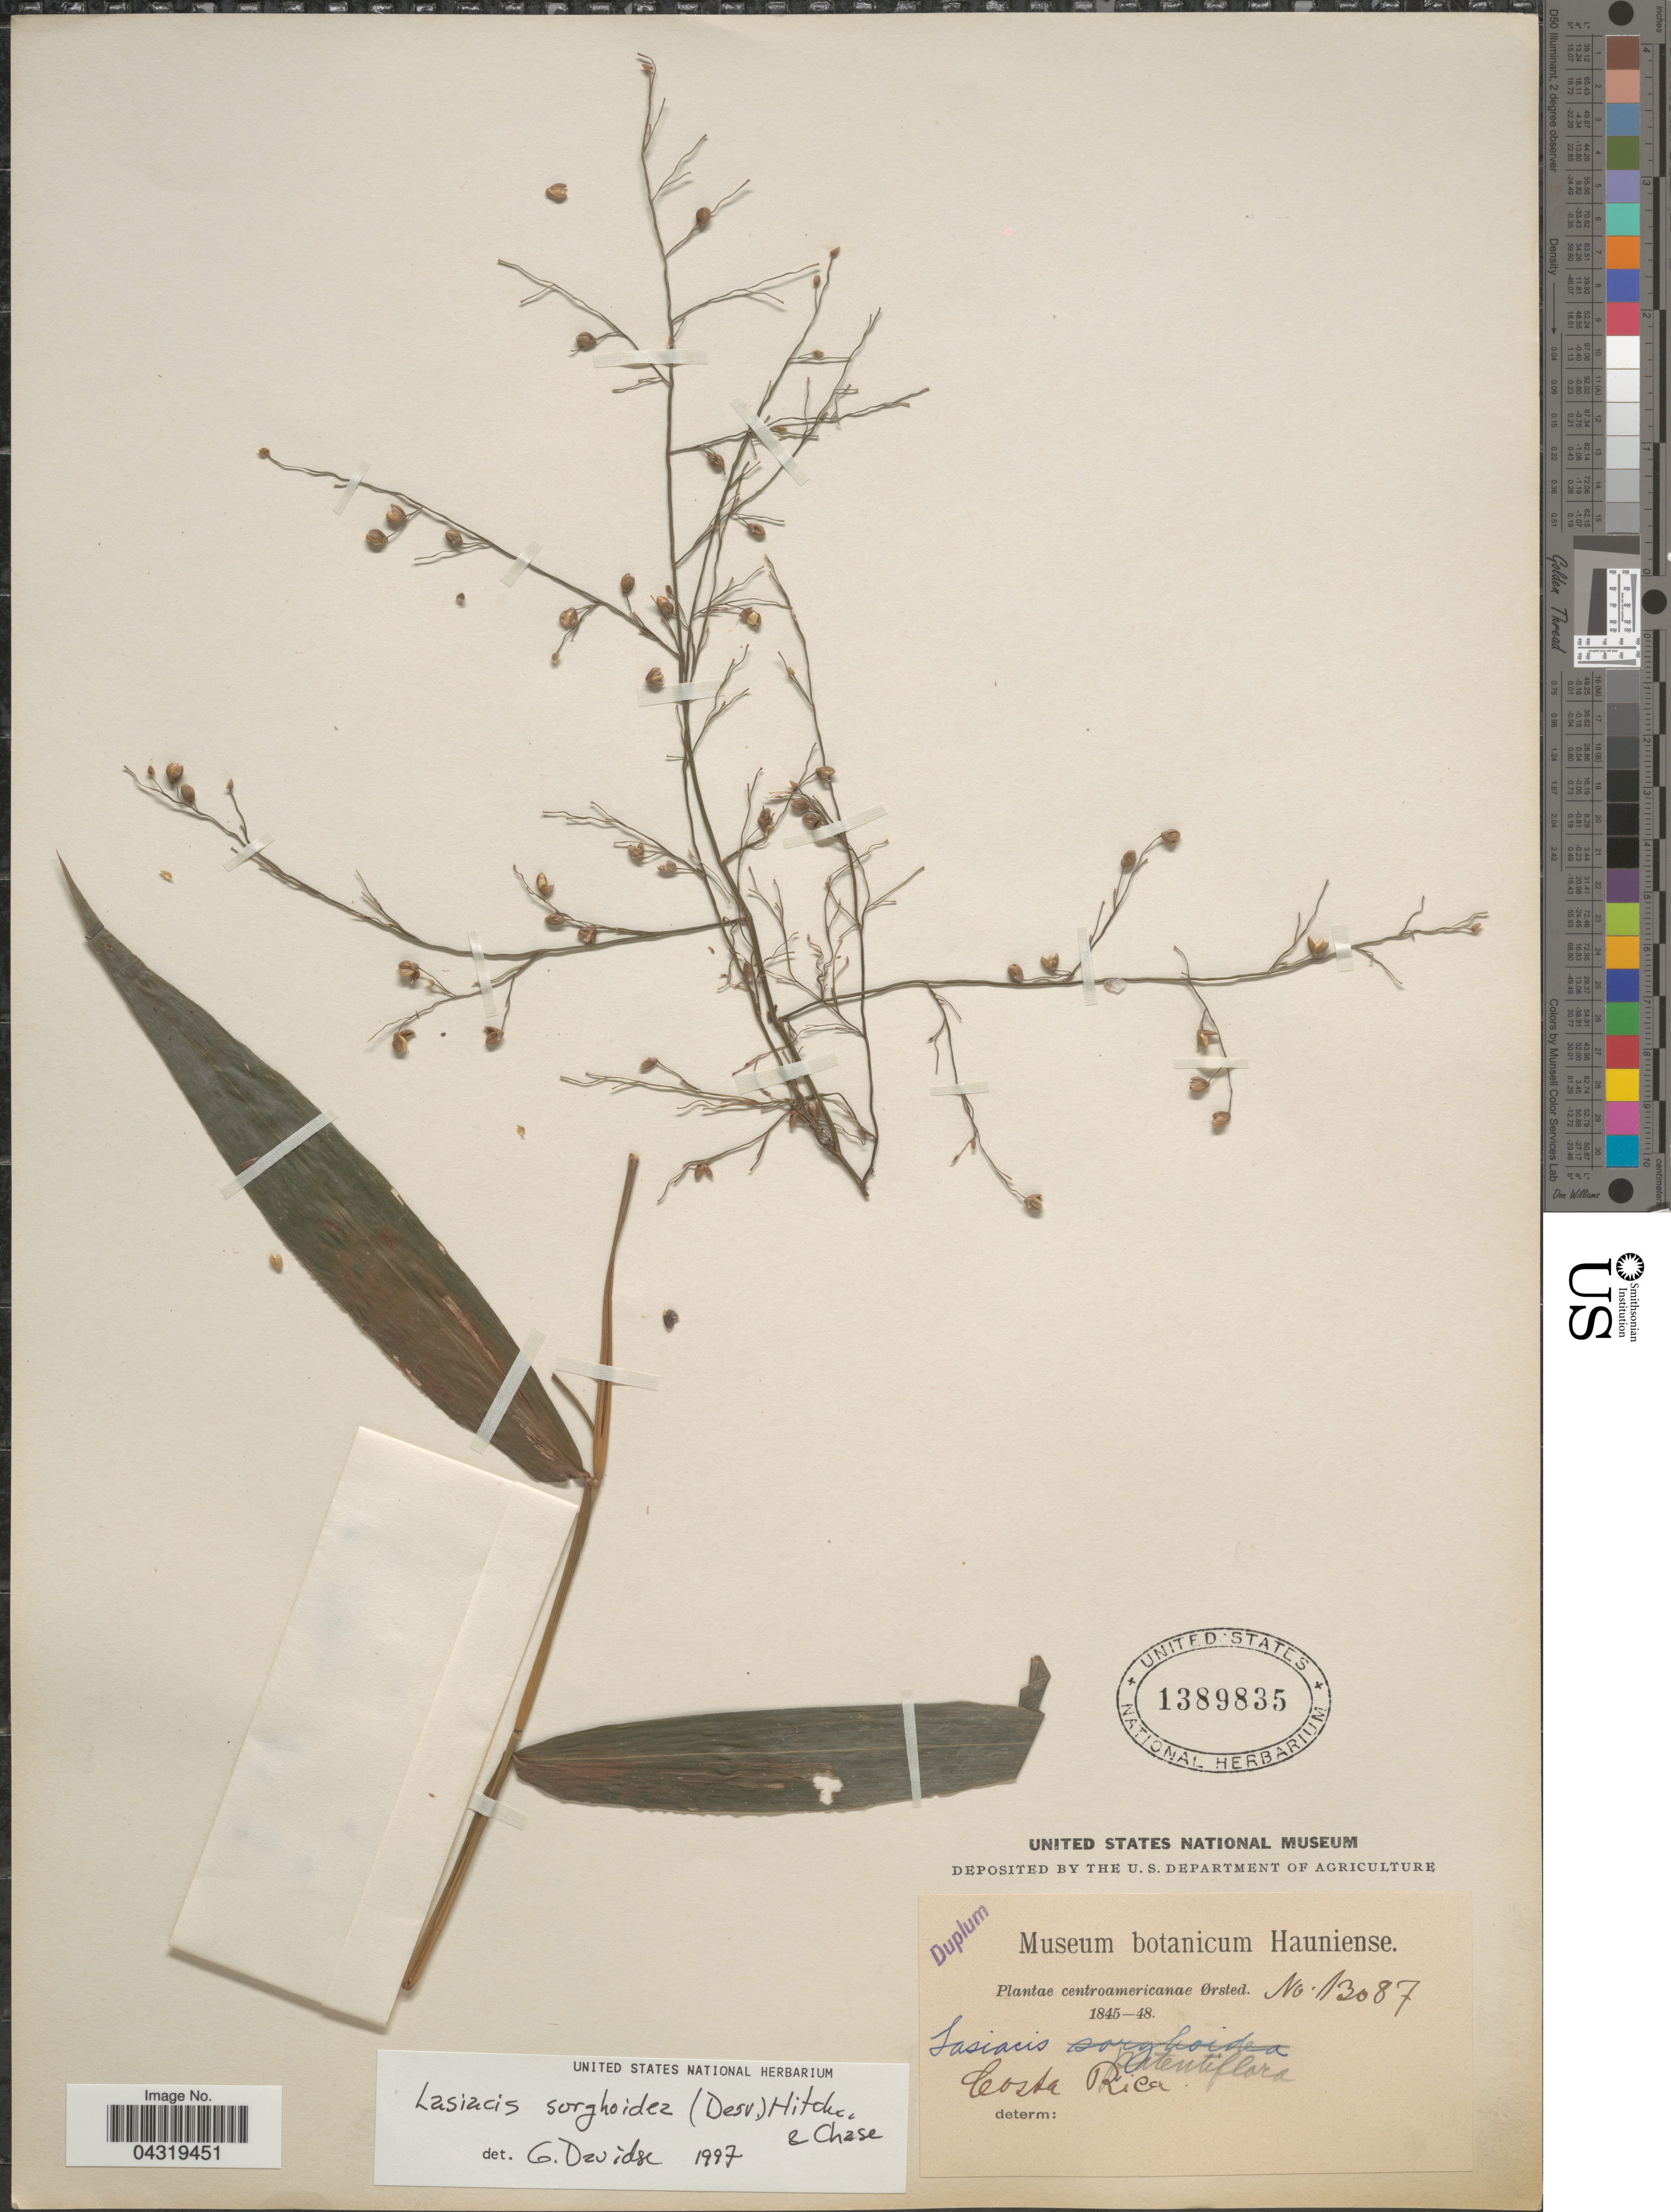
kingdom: Plantae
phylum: Tracheophyta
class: Liliopsida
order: Poales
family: Poaceae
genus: Lasiacis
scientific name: Lasiacis sorghoidea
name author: (Desv. ex Ham.) Hitchc. & Chase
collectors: Ørsted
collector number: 13087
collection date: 1845/1848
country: Costa Rica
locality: Centroamericanæ.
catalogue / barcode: US 1389835